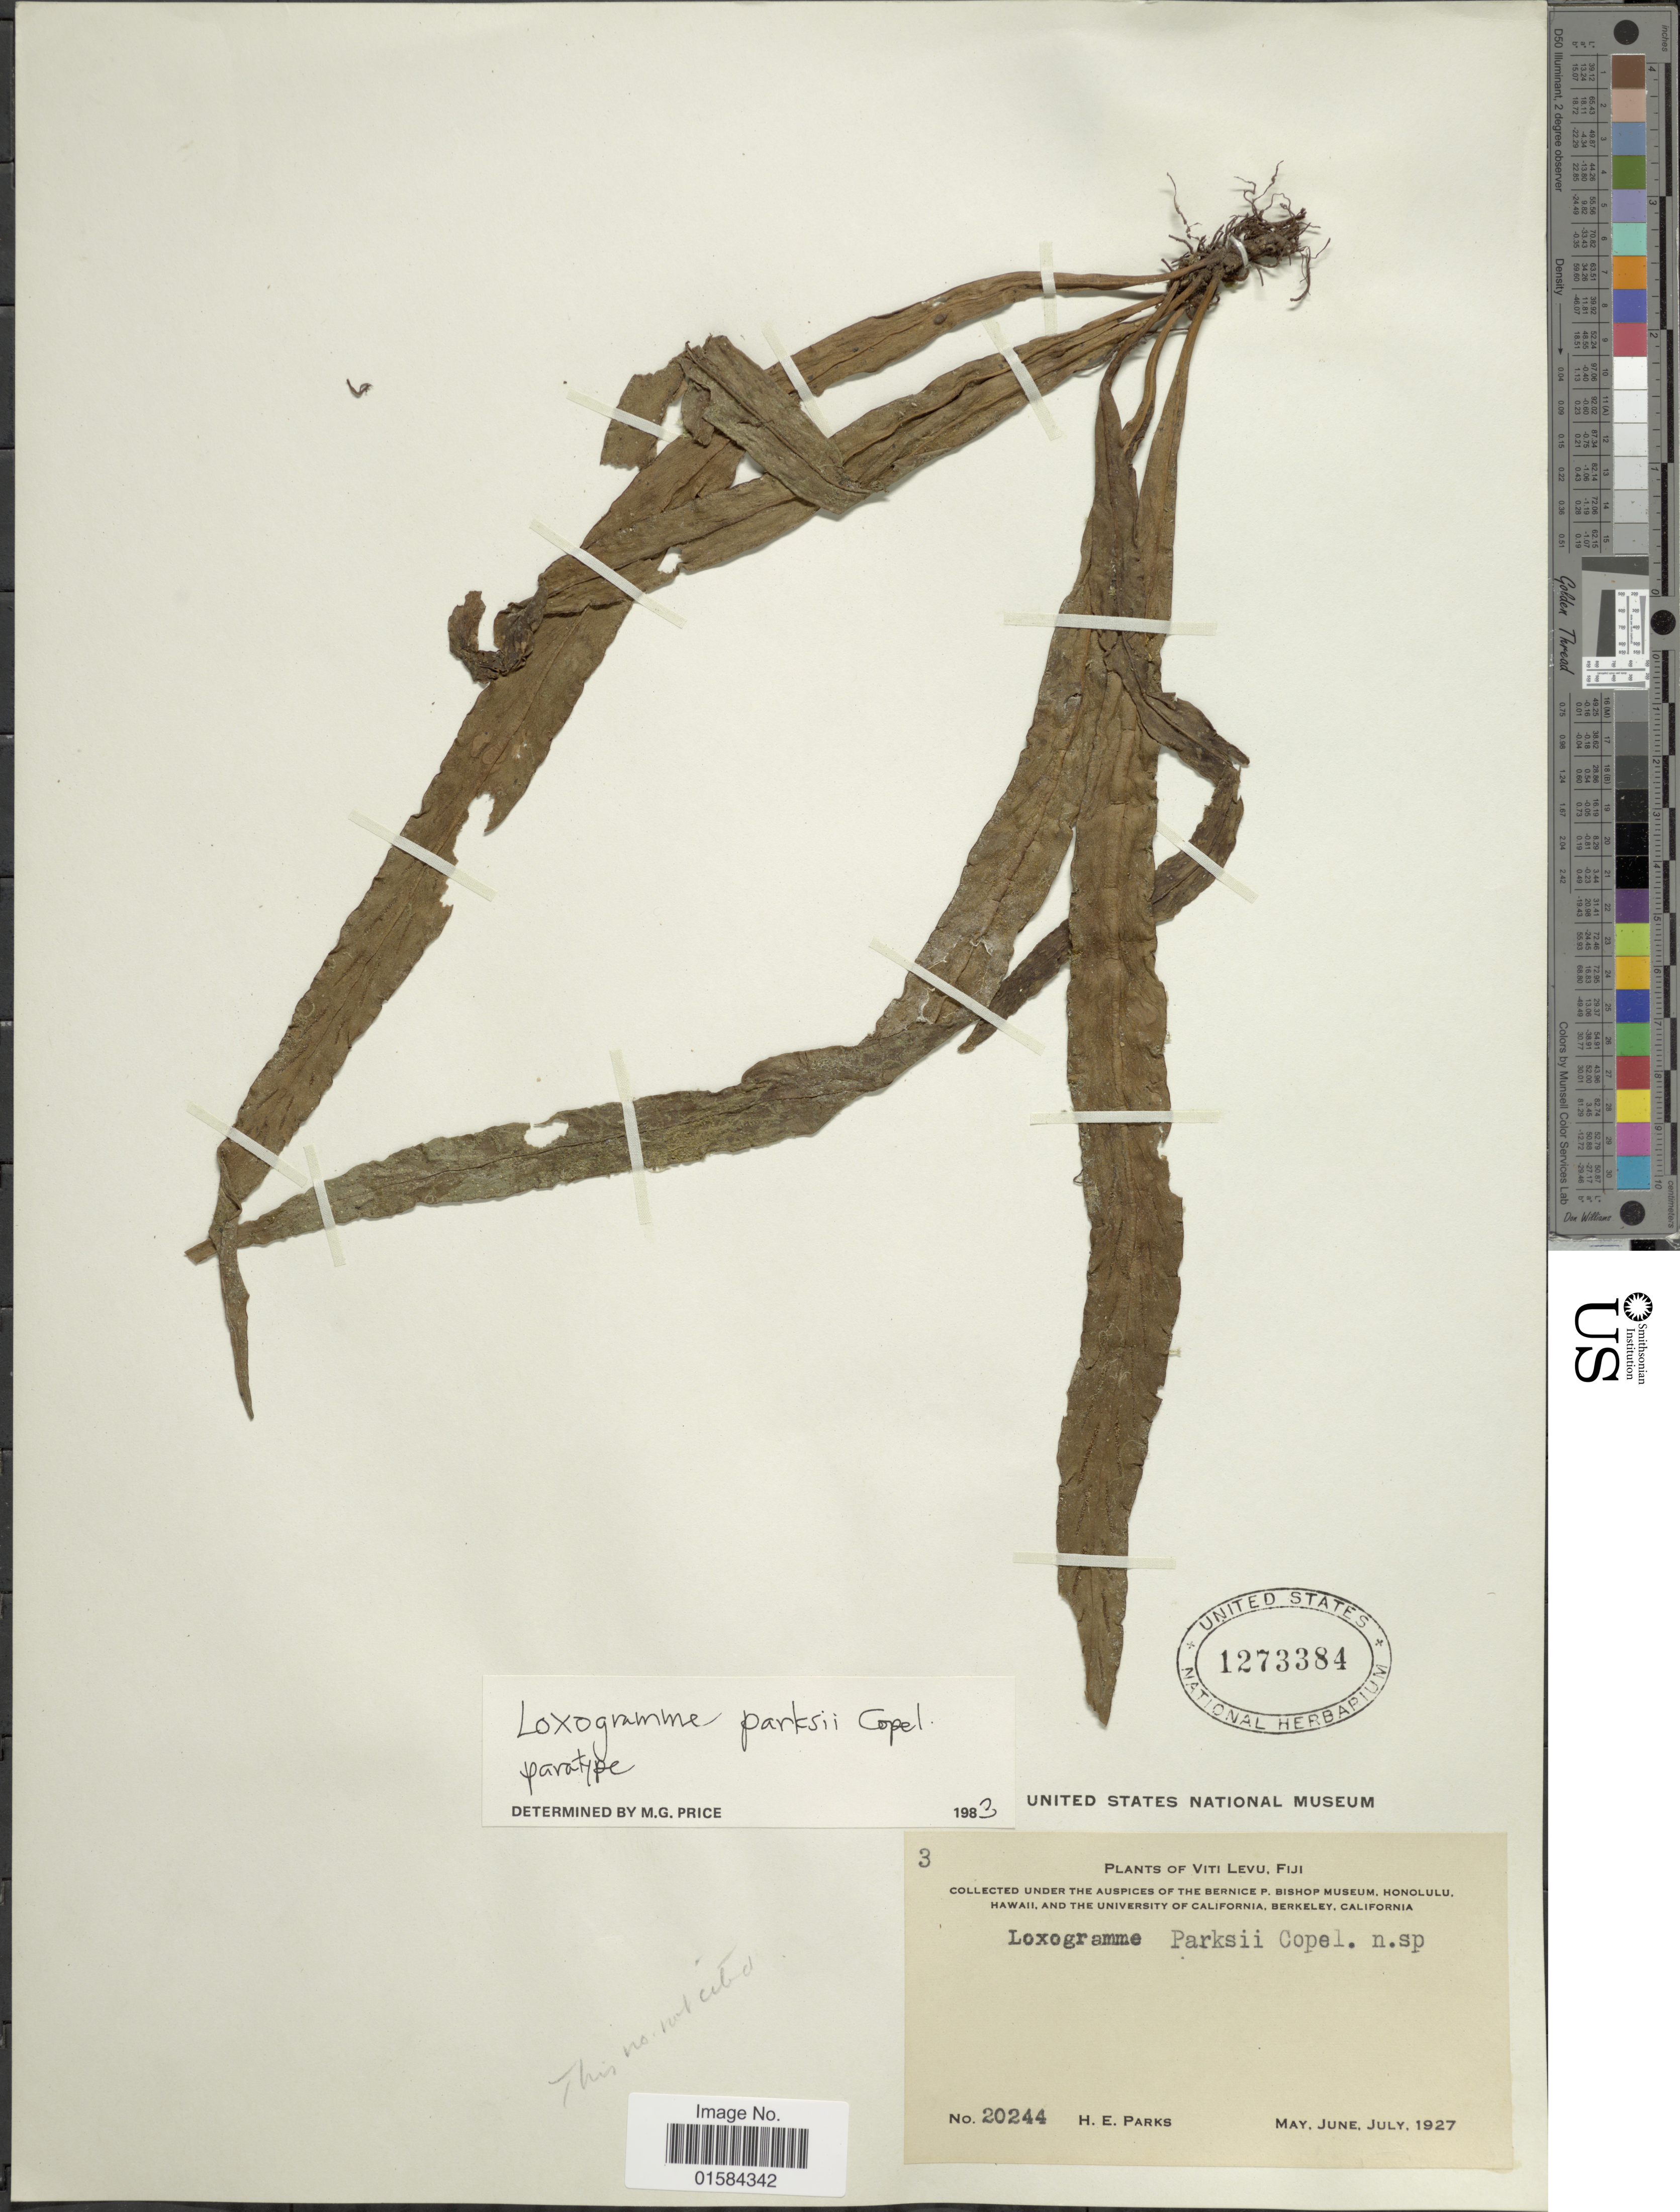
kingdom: Plantae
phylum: Tracheophyta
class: Polypodiopsida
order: Polypodiales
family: Polypodiaceae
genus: Loxogramme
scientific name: Loxogramme parksii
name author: Copel.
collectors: H. E. Parks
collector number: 20244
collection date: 1927-05/1927-07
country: Fiji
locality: Viti Levu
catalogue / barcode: US 1273384